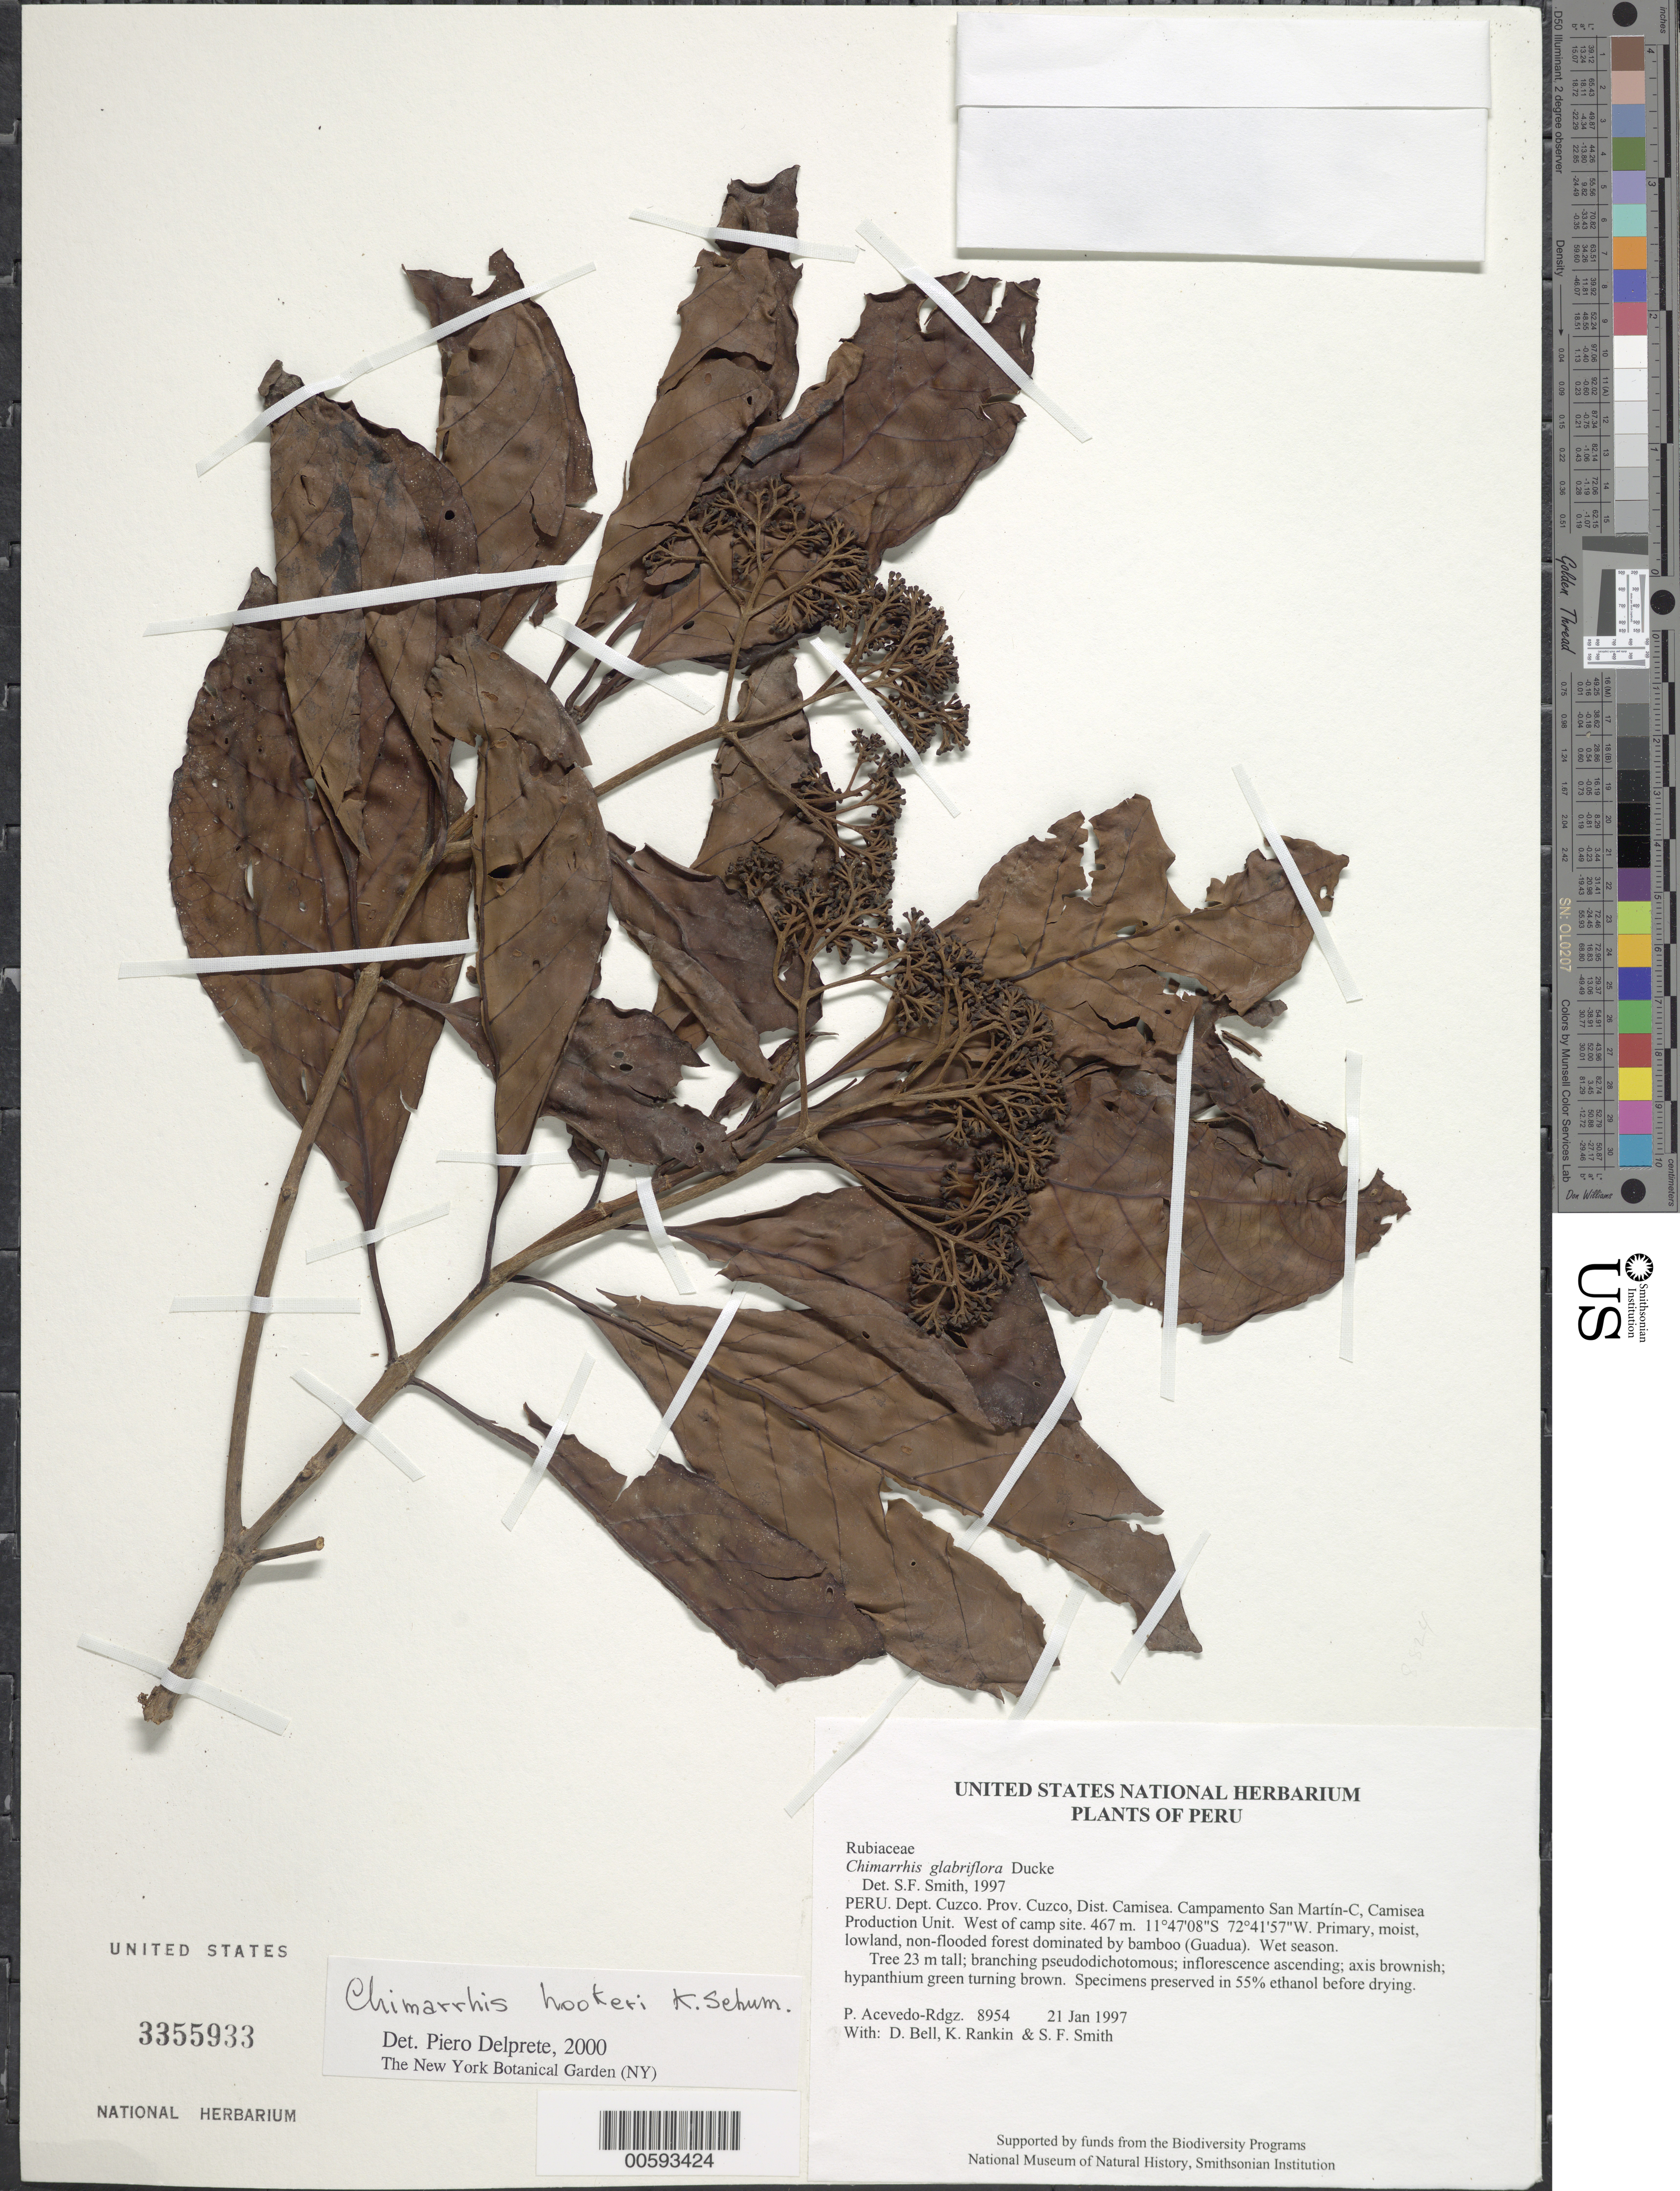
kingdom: Plantae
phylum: Tracheophyta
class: Magnoliopsida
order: Gentianales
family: Rubiaceae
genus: Chimarrhis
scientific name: Chimarrhis hookeri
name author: K. Schum.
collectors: P. Acevedo-Rodr., D. A. Bell, K. Rankin & S.F. Smith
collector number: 8954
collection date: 1997-01-21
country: Peru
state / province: Cusco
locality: Dept. Cuzco, Dist. Camisea, Campamento San Martin-C, Camisea Production Unit, West of camp site.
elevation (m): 467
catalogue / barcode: US 3355933